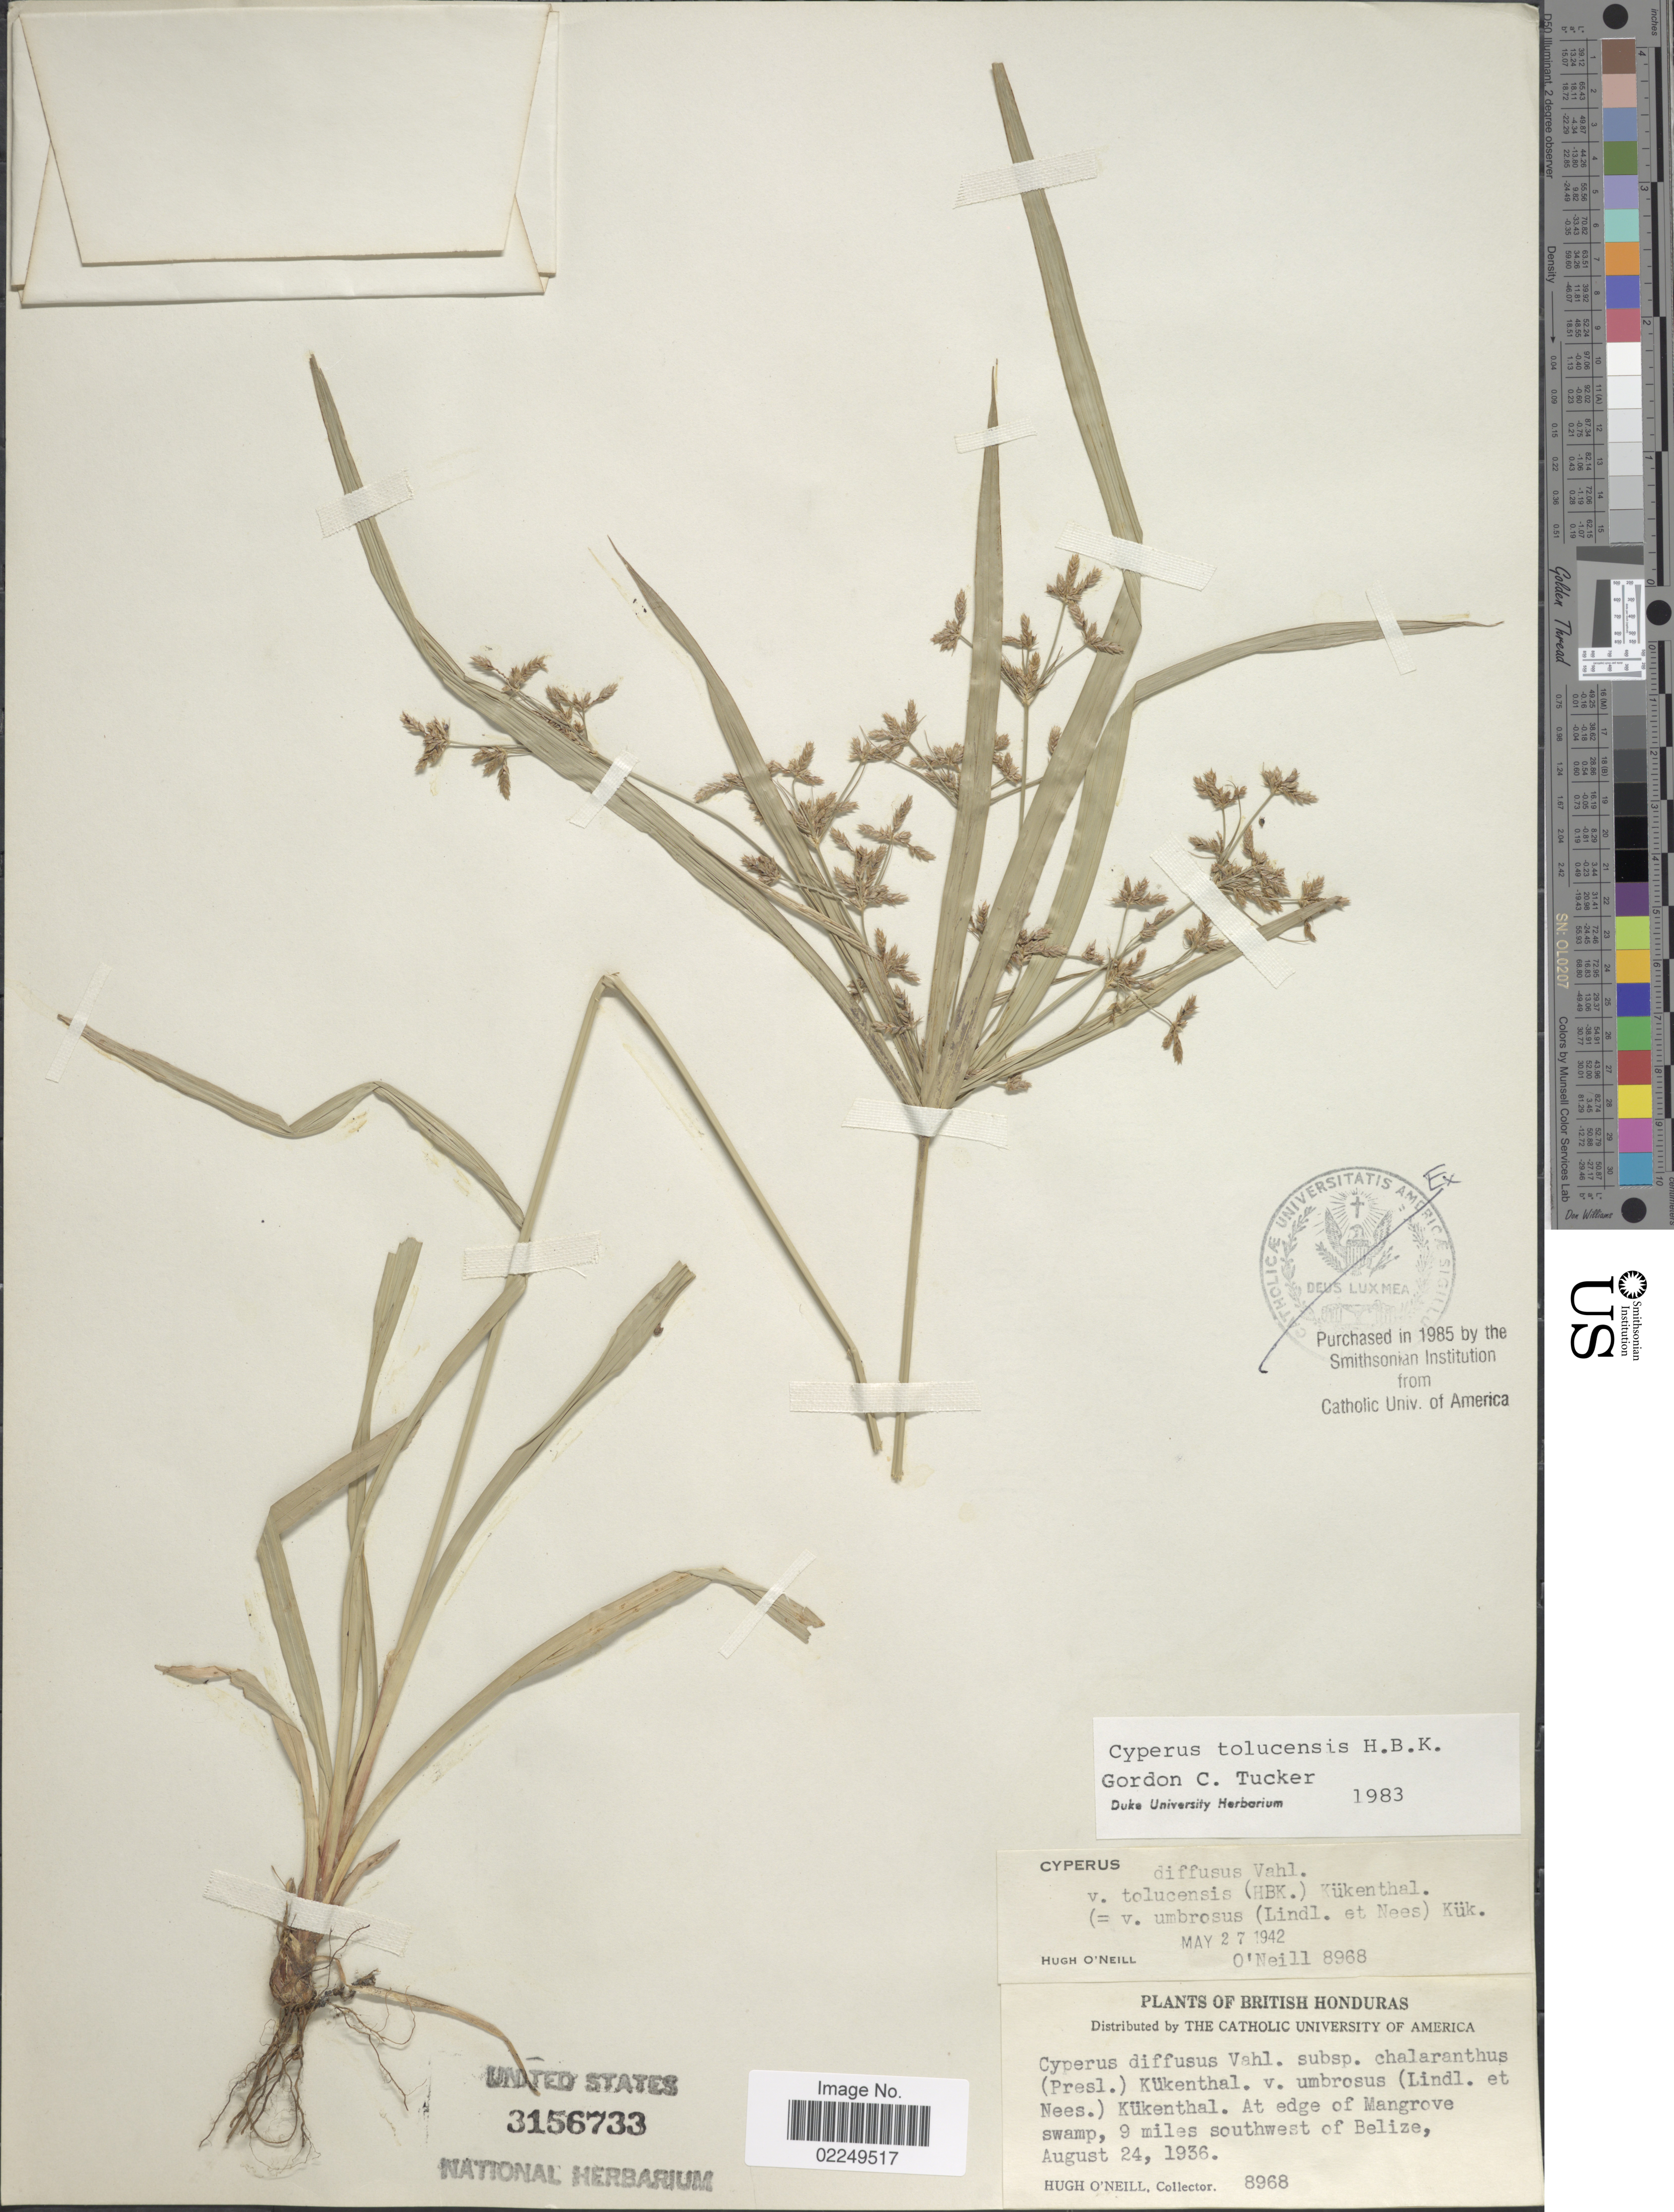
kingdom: Plantae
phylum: Tracheophyta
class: Liliopsida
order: Poales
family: Cyperaceae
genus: Cyperus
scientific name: Cyperus laxus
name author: Lam.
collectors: H. O'Neill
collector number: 8968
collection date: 1936-08-24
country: Belize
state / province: Belize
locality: British Honduras, At edge of mangrove, swamp, 9 miles southwest of Belize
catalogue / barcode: US 3156733